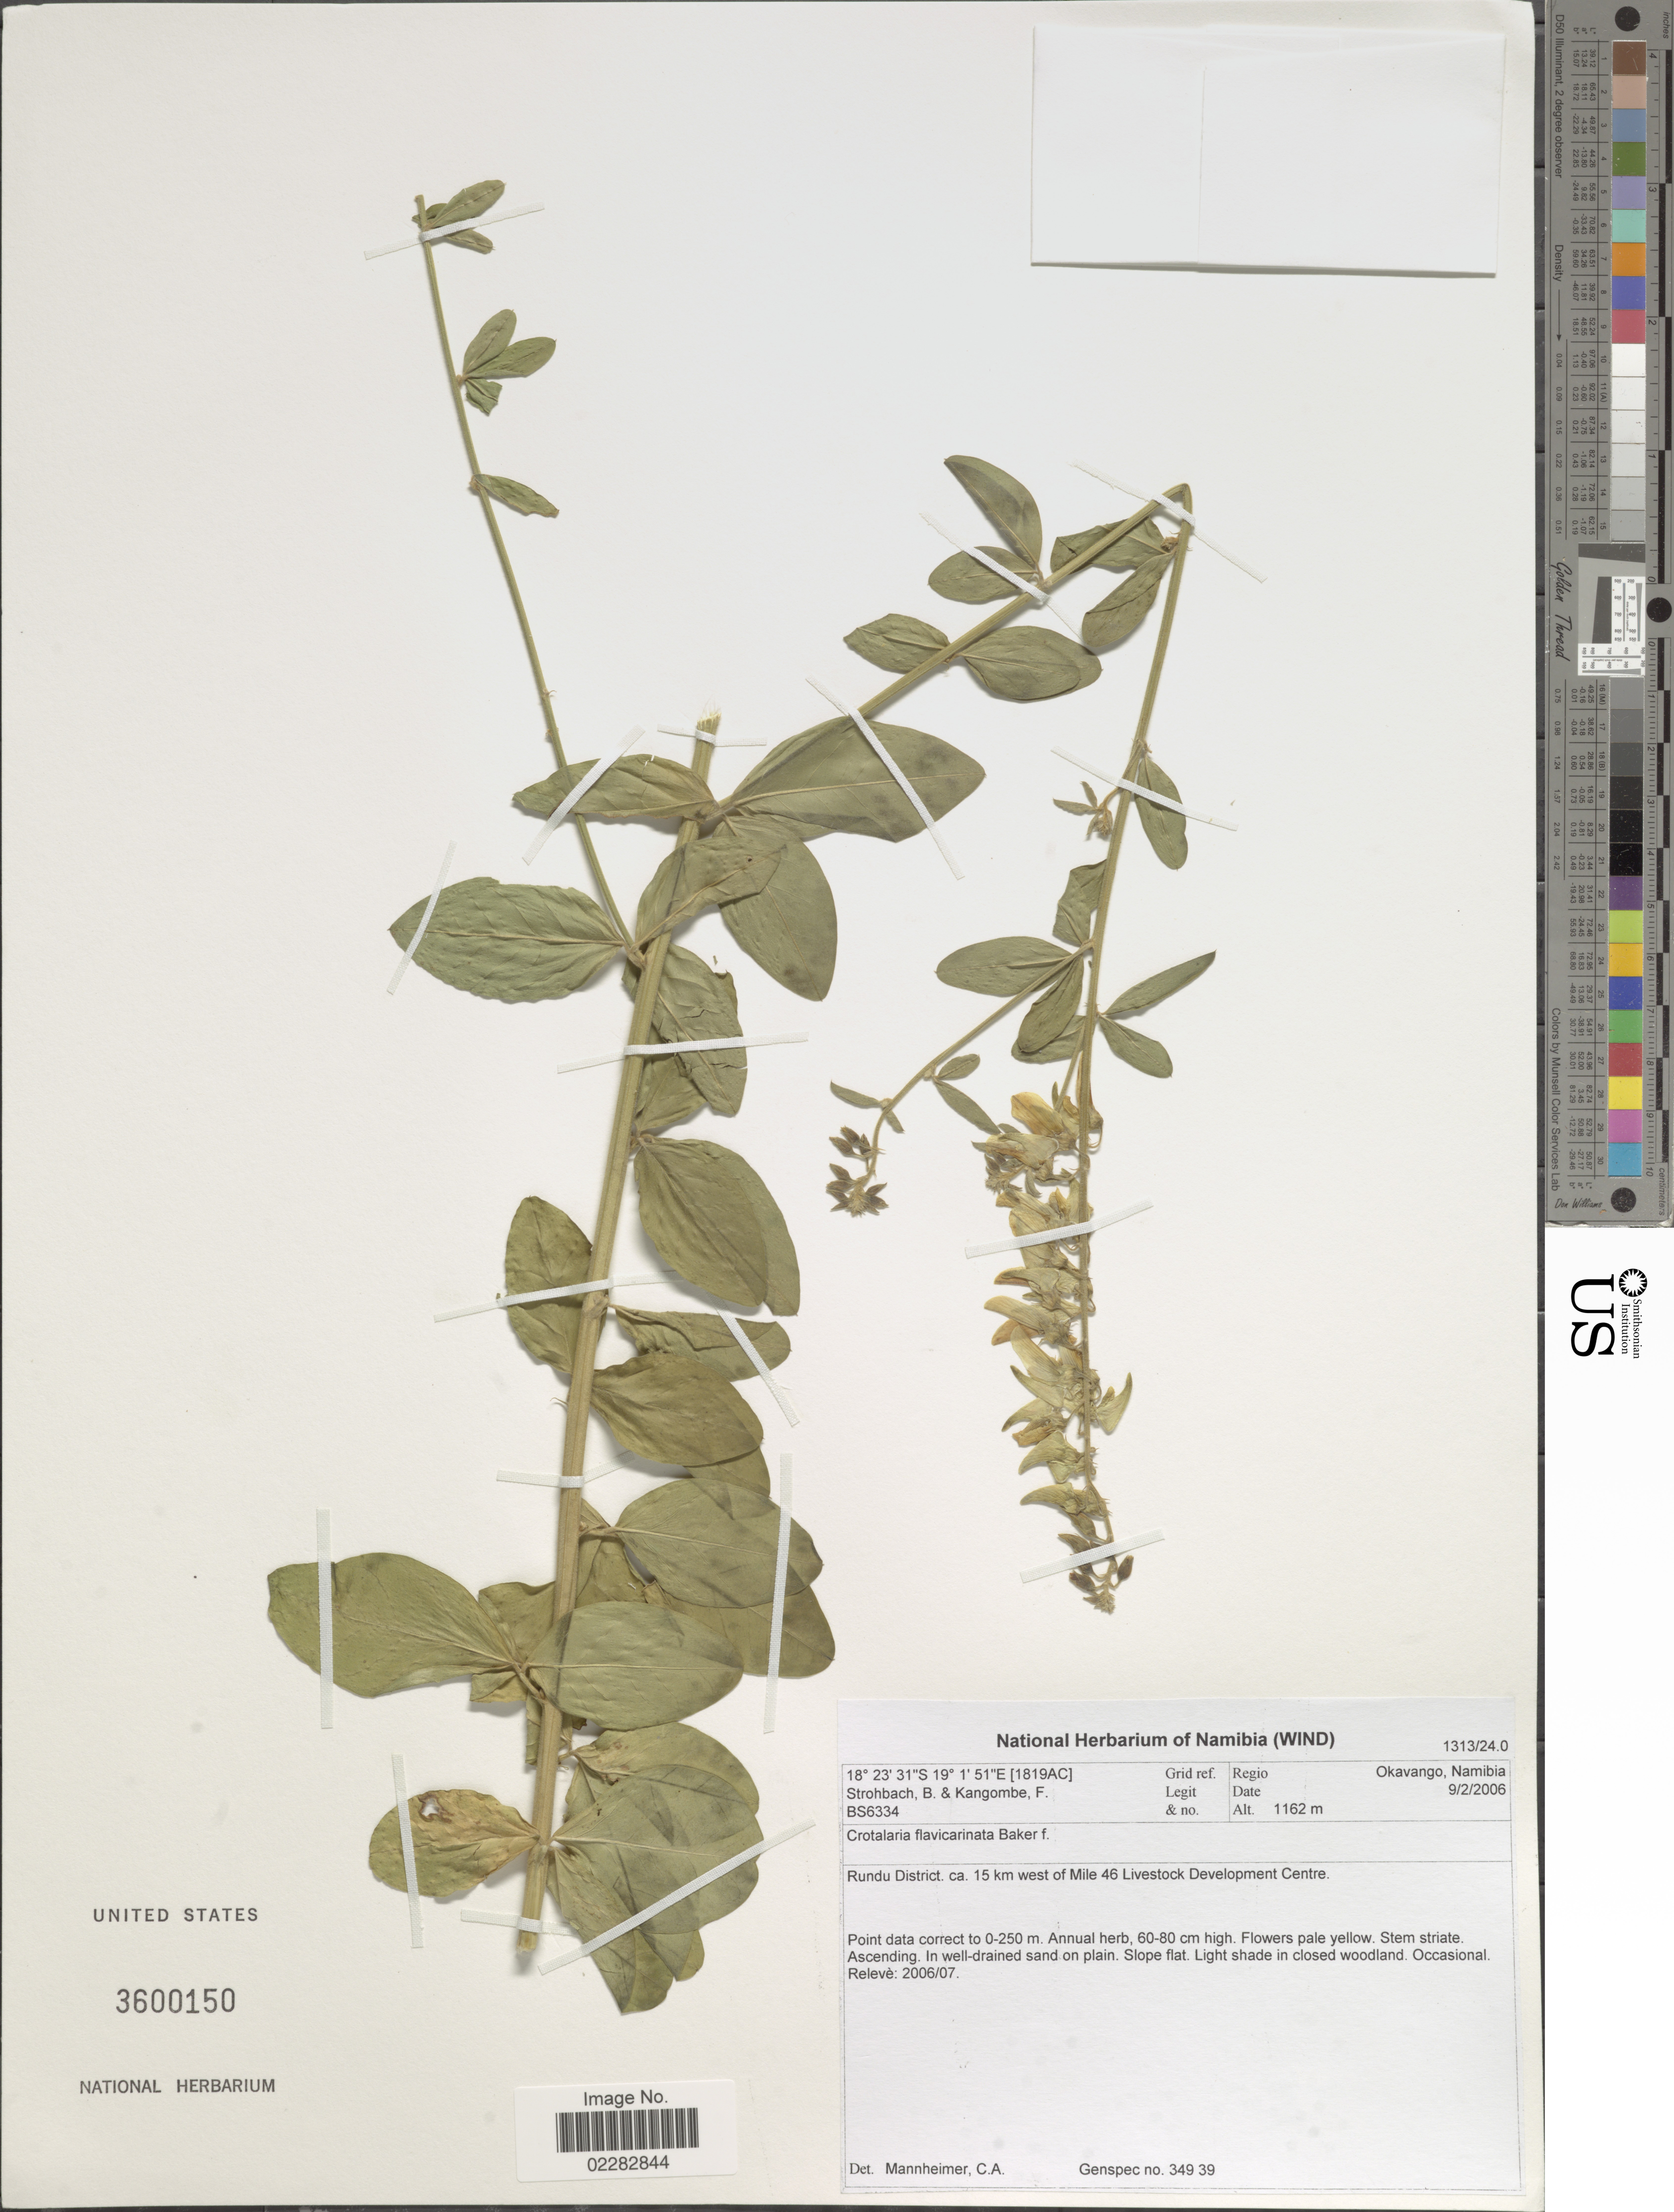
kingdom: Plantae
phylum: Tracheophyta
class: Magnoliopsida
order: Fabales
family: Fabaceae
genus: Crotalaria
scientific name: Crotalaria flavicarinata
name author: Baker f.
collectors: B. Strohbach & F. Kangombe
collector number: BS6334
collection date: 2006-02-09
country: Namibia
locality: Okavango, Rundu District, ca. 15 km west of Mile 46 Livestock Development Centre.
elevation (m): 1162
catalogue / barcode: US 3600150